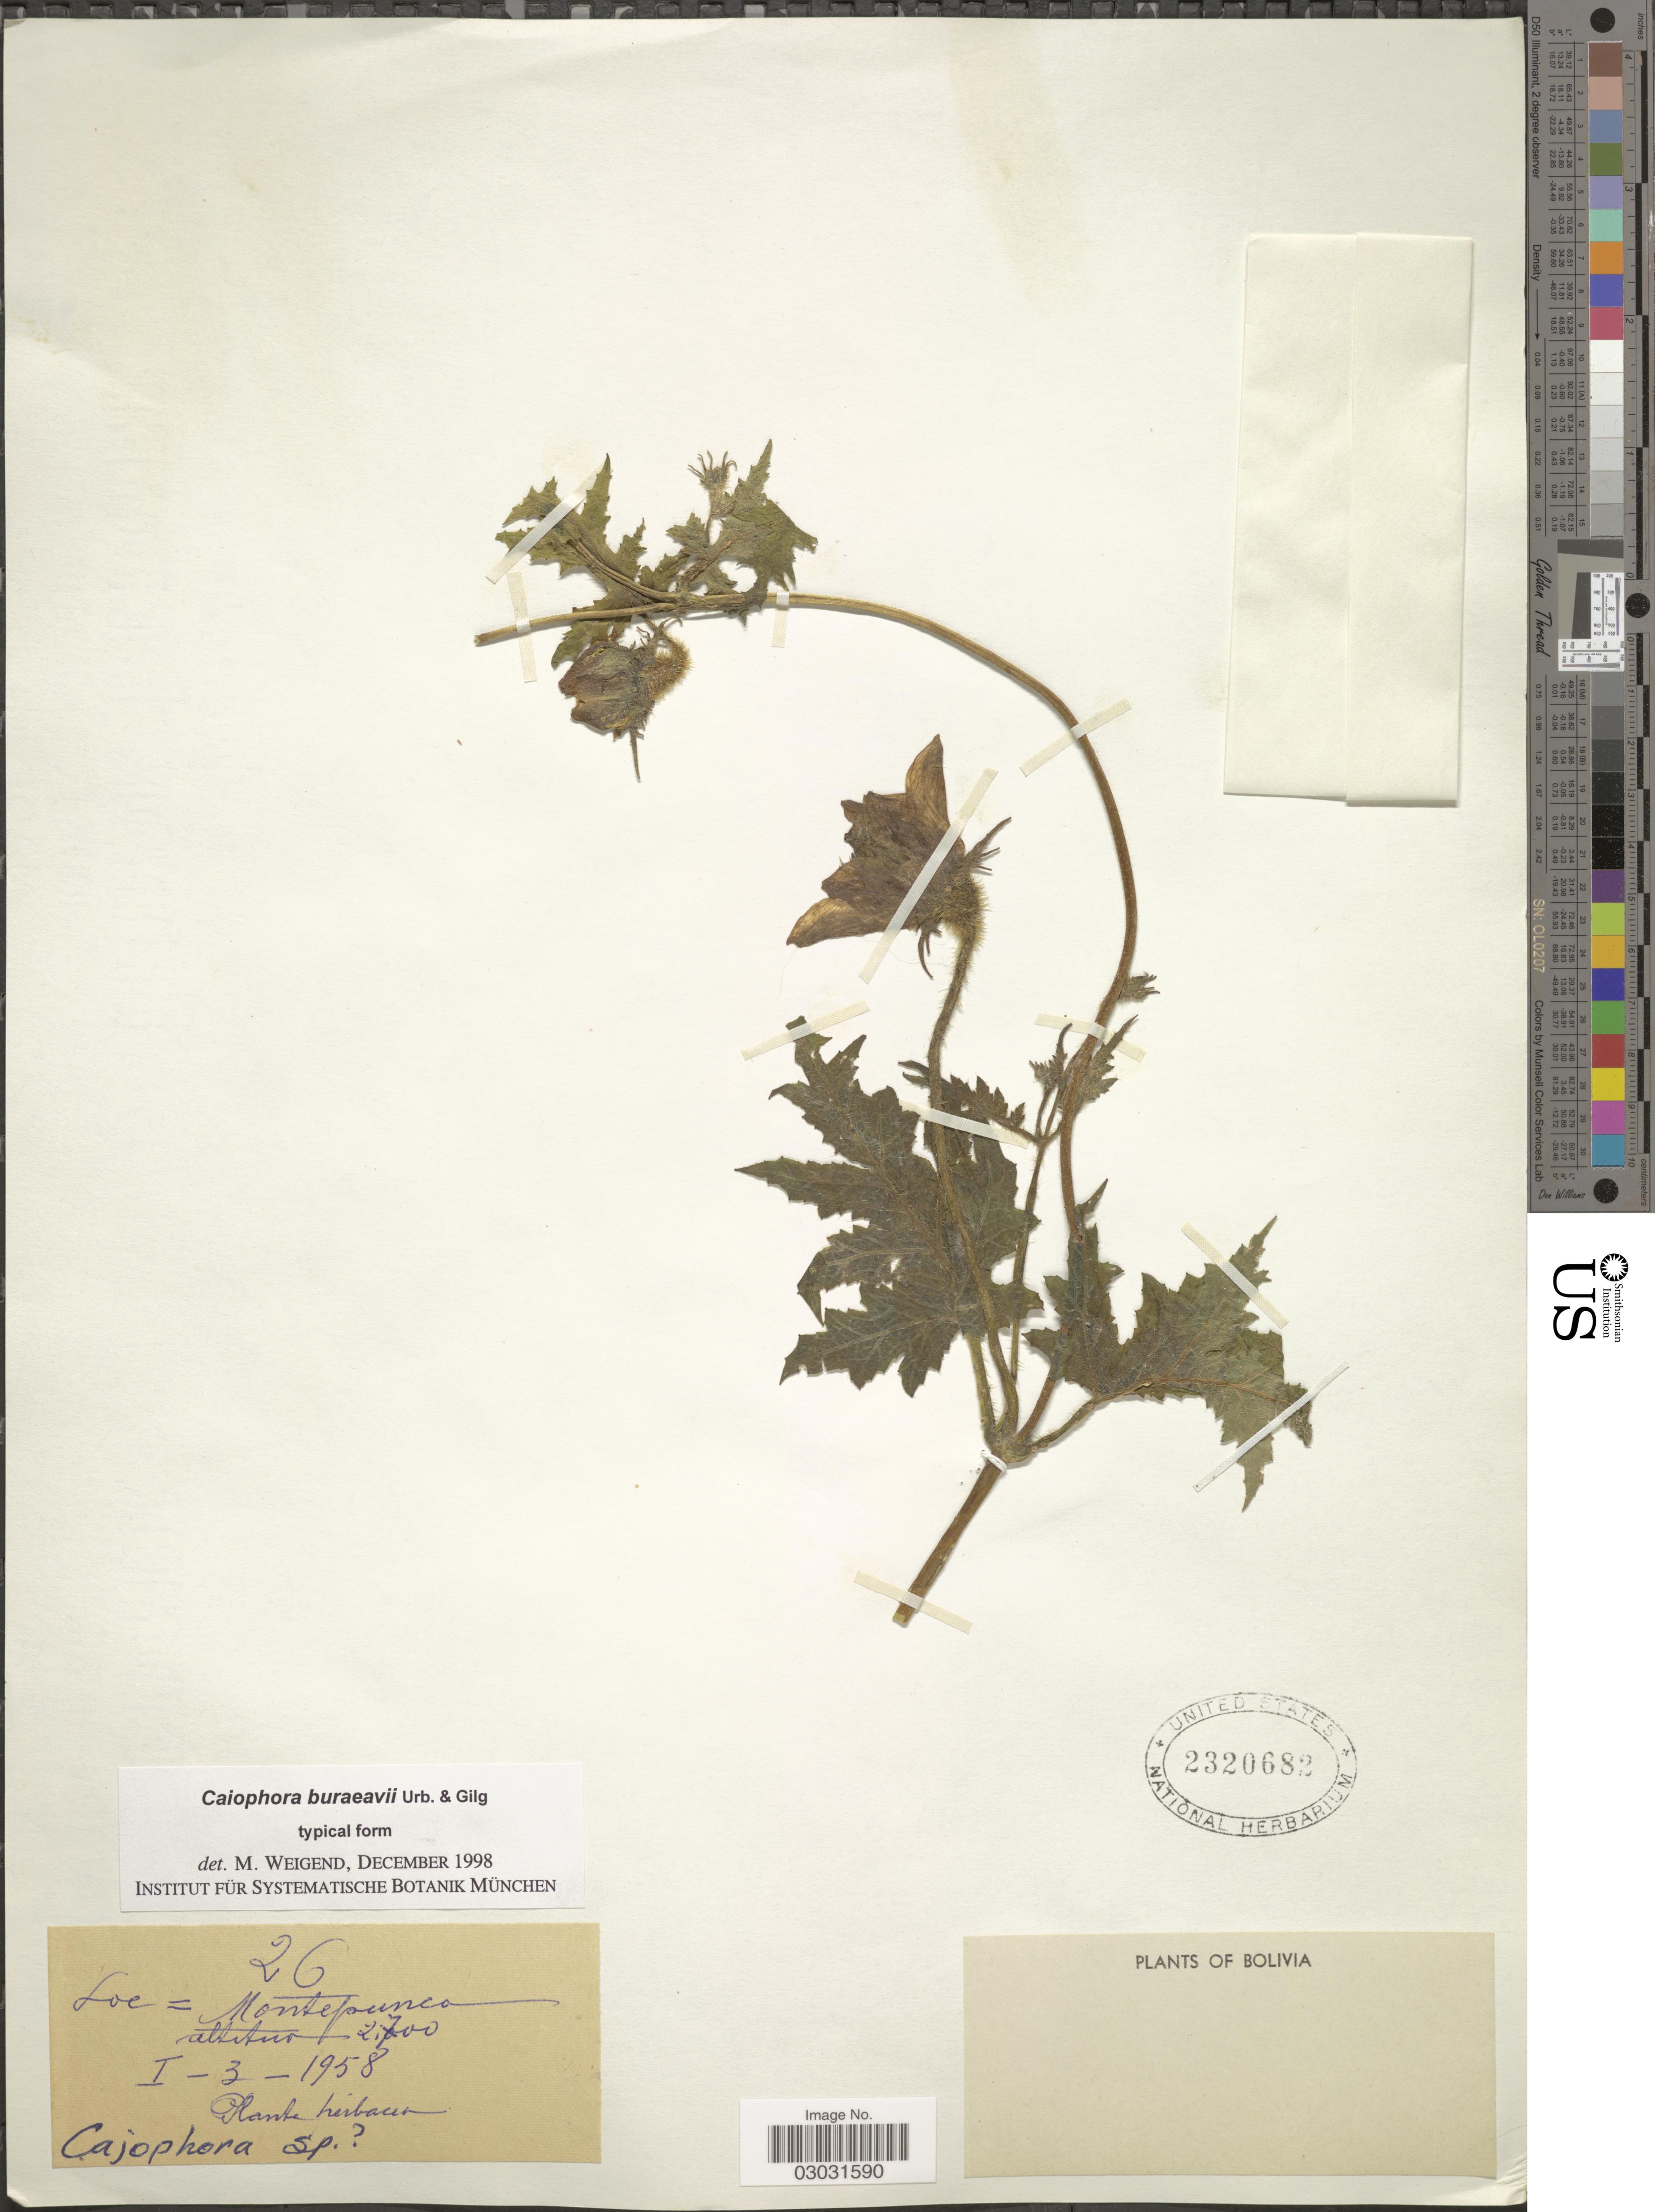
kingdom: Plantae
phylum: Tracheophyta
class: Magnoliopsida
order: Cornales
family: Loasaceae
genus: Caiophora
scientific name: Caiophora buraeavii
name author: Urb. & Gilg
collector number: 26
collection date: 1958-01-03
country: Bolivia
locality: Montepunco.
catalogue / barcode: US 2320682